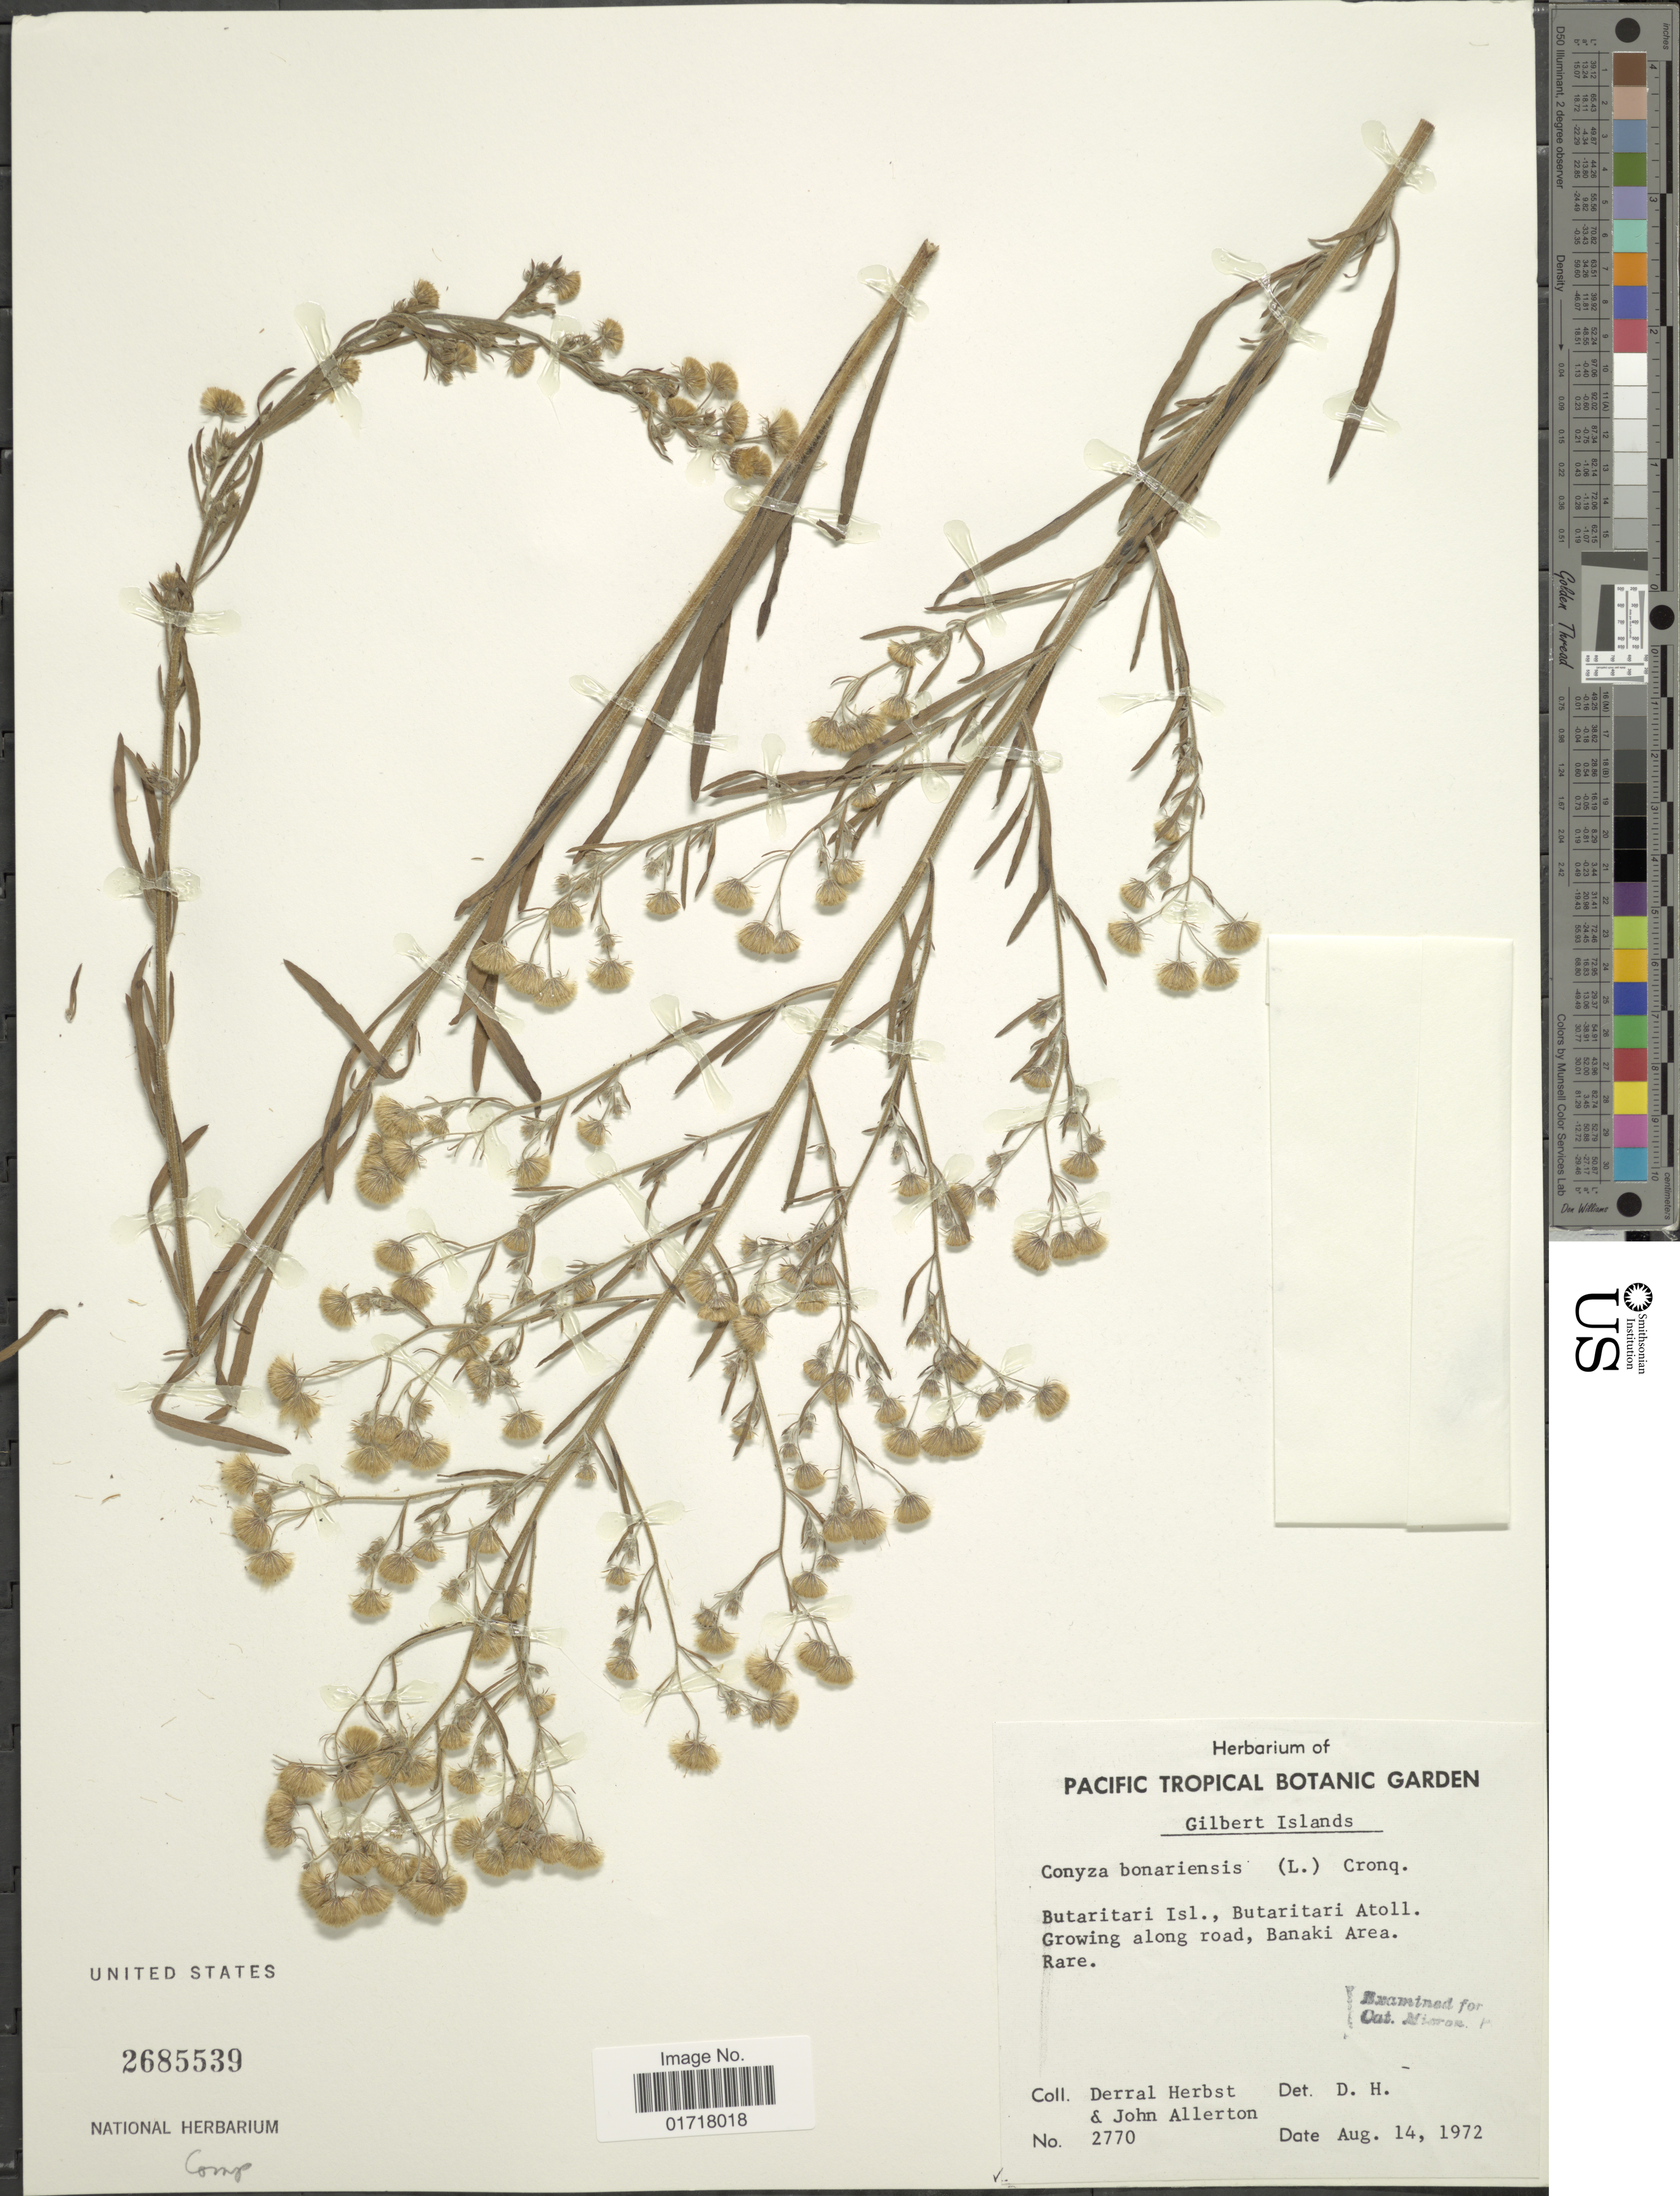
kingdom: Plantae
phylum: Tracheophyta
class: Magnoliopsida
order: Asterales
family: Asteraceae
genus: Erigeron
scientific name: Erigeron bonariensis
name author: L.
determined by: Wagner, W. L., (BOT), Smithsonian Institution - National Museum of Natural History (UNITED STATES)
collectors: D. R. Herbst & J. Allerton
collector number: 2770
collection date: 1972-08-14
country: Kiribati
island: Butaritari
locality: Gilbert Islands, Butaritari Isl., Butaritari Atoll., along road, Banaki Area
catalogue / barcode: US 2685539